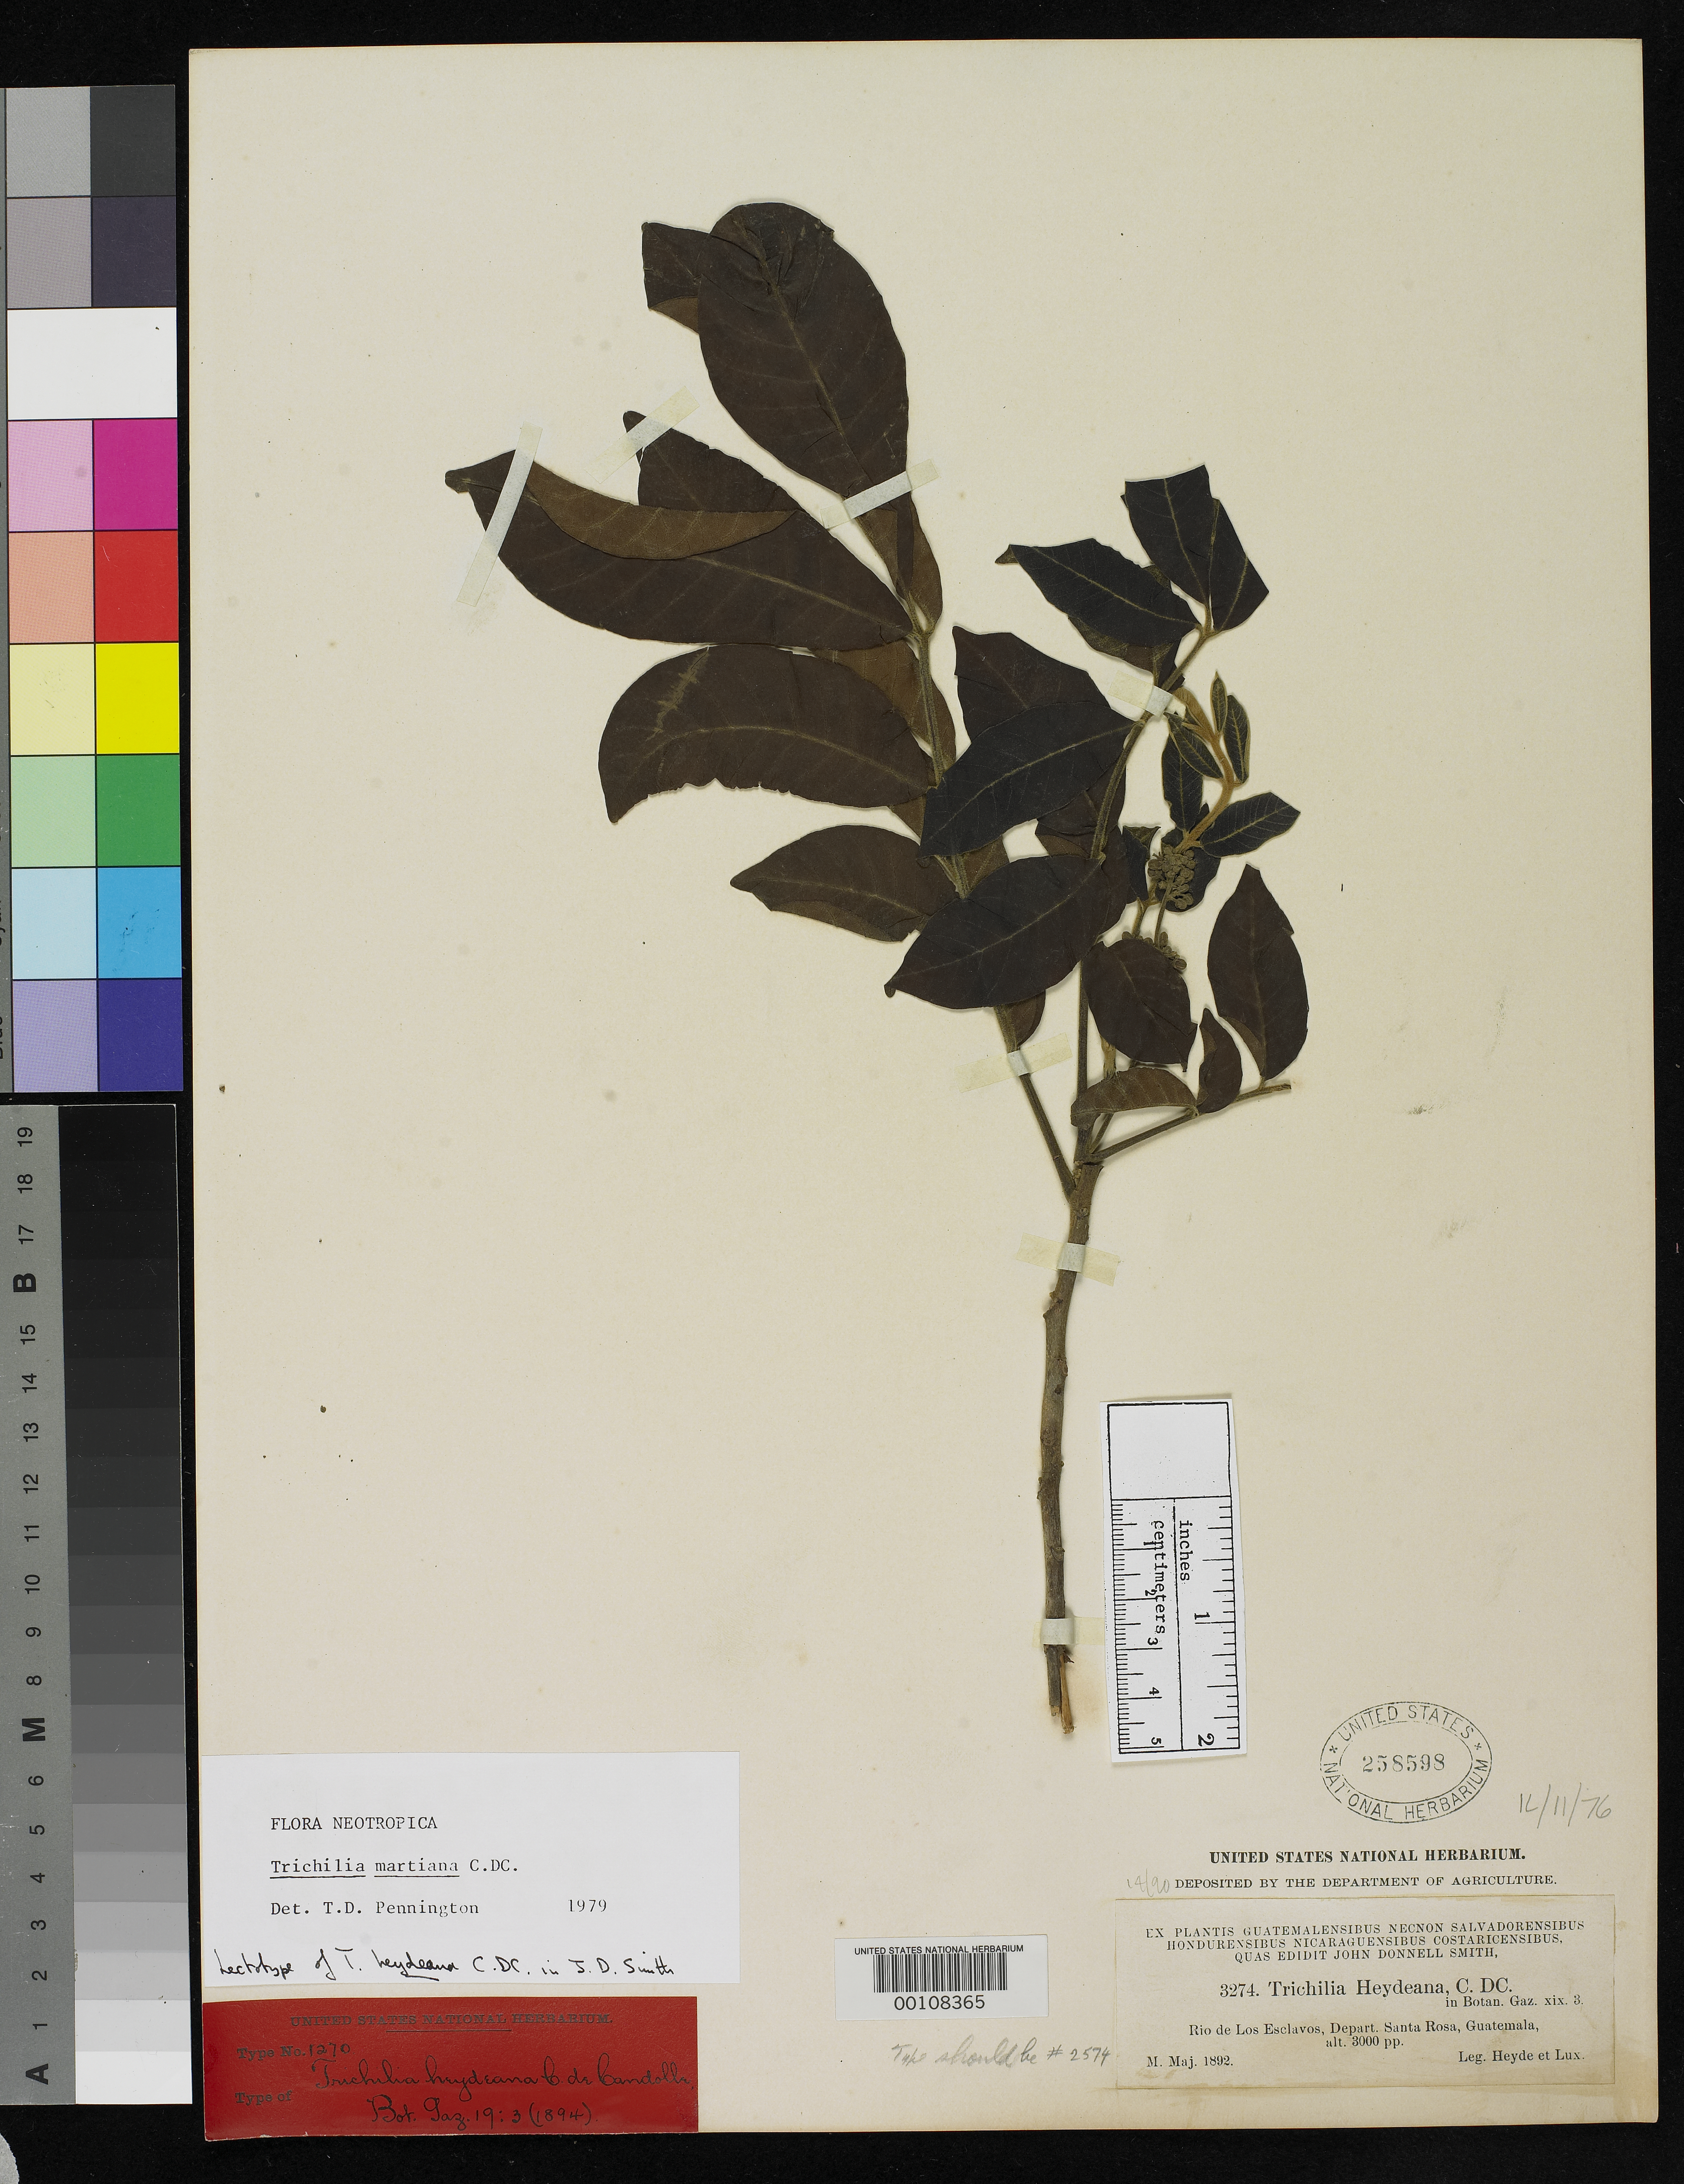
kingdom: Plantae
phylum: Tracheophyta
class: Magnoliopsida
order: Sapindales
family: Meliaceae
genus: Trichilia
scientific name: Trichilia heydeana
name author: C. DC. in Donn. Sm.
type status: Lectotype; Syntype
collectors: E. T. Heyde & E. Lux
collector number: J.D.S. 3274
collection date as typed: May 1892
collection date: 1892-05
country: Guatemala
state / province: Santa Rosa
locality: Rio Esclavos; alt. 3000 ft.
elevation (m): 914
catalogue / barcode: US 258598